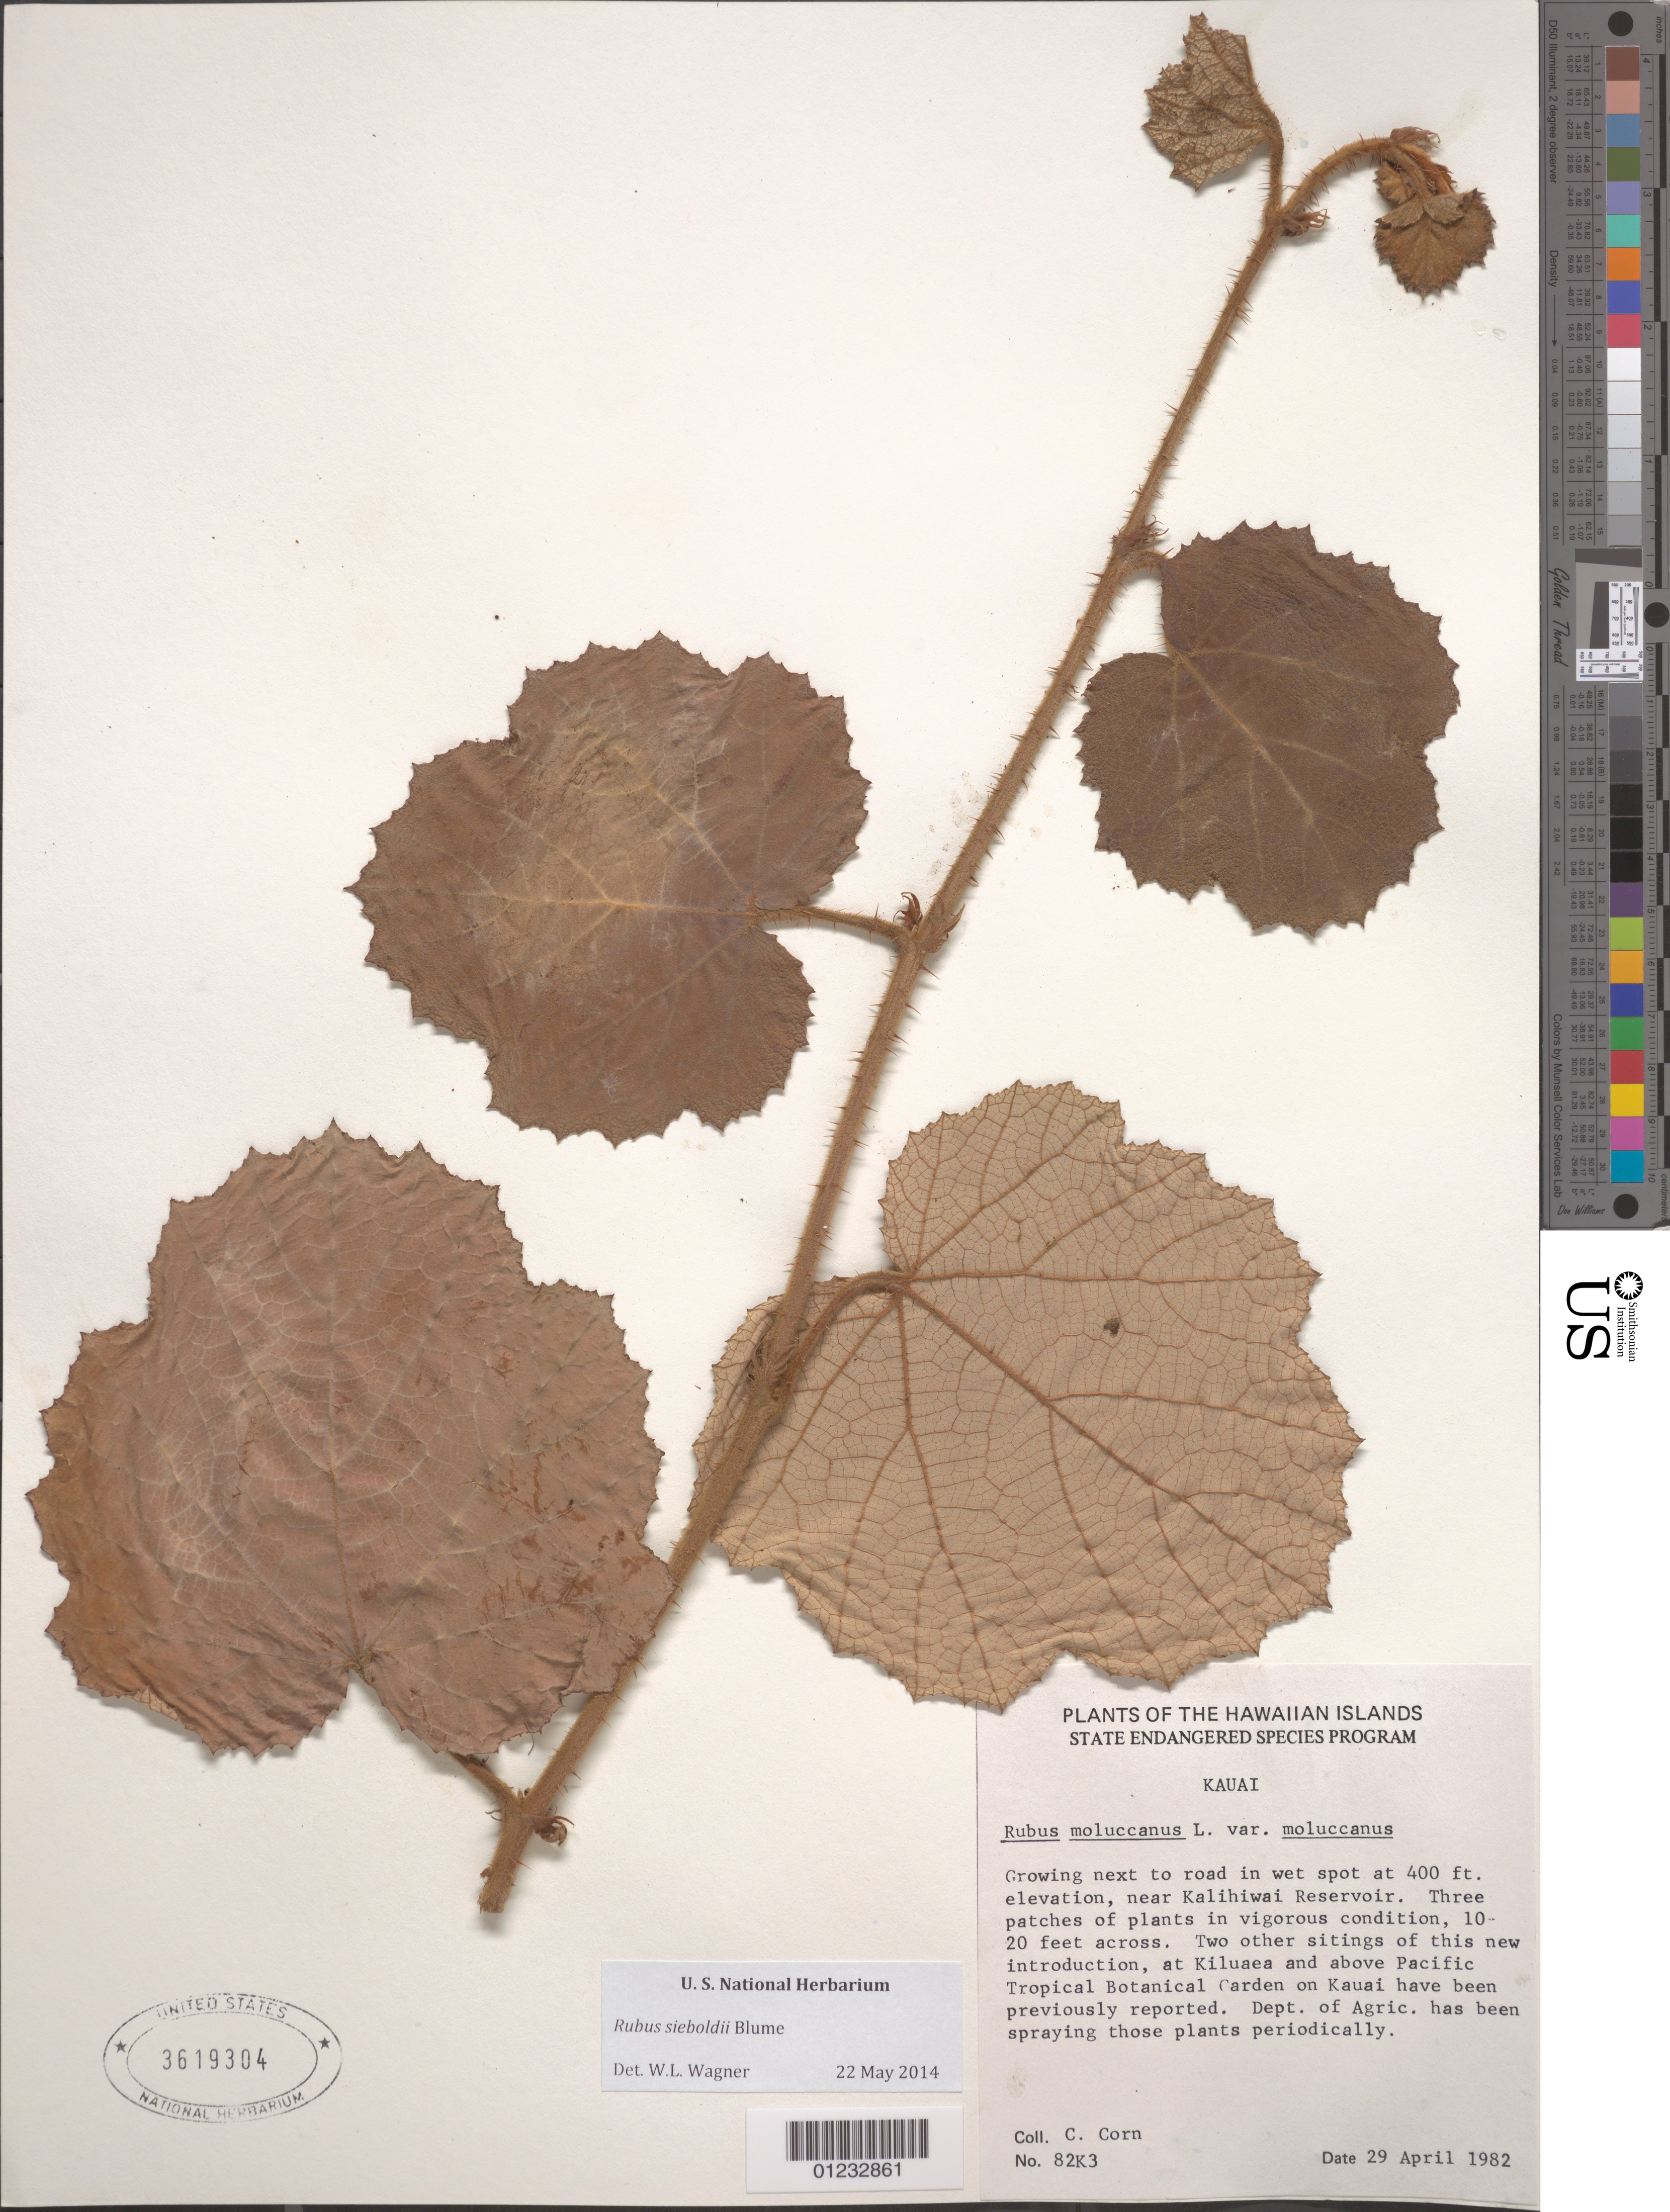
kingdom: Plantae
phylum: Tracheophyta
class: Magnoliopsida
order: Rosales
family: Rosaceae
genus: Rubus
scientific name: Rubus sieboldii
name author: Blume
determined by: Wagner, W. L., (BOT), Smithsonian Institution - National Museum of Natural History (UNITED STATES)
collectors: C. Corn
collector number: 82K3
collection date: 1982-04-29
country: United States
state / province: Hawaii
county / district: Kaui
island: Kaua'i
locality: Kalihiwai Reservoir, growing netxt to road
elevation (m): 122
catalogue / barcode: US 3619304